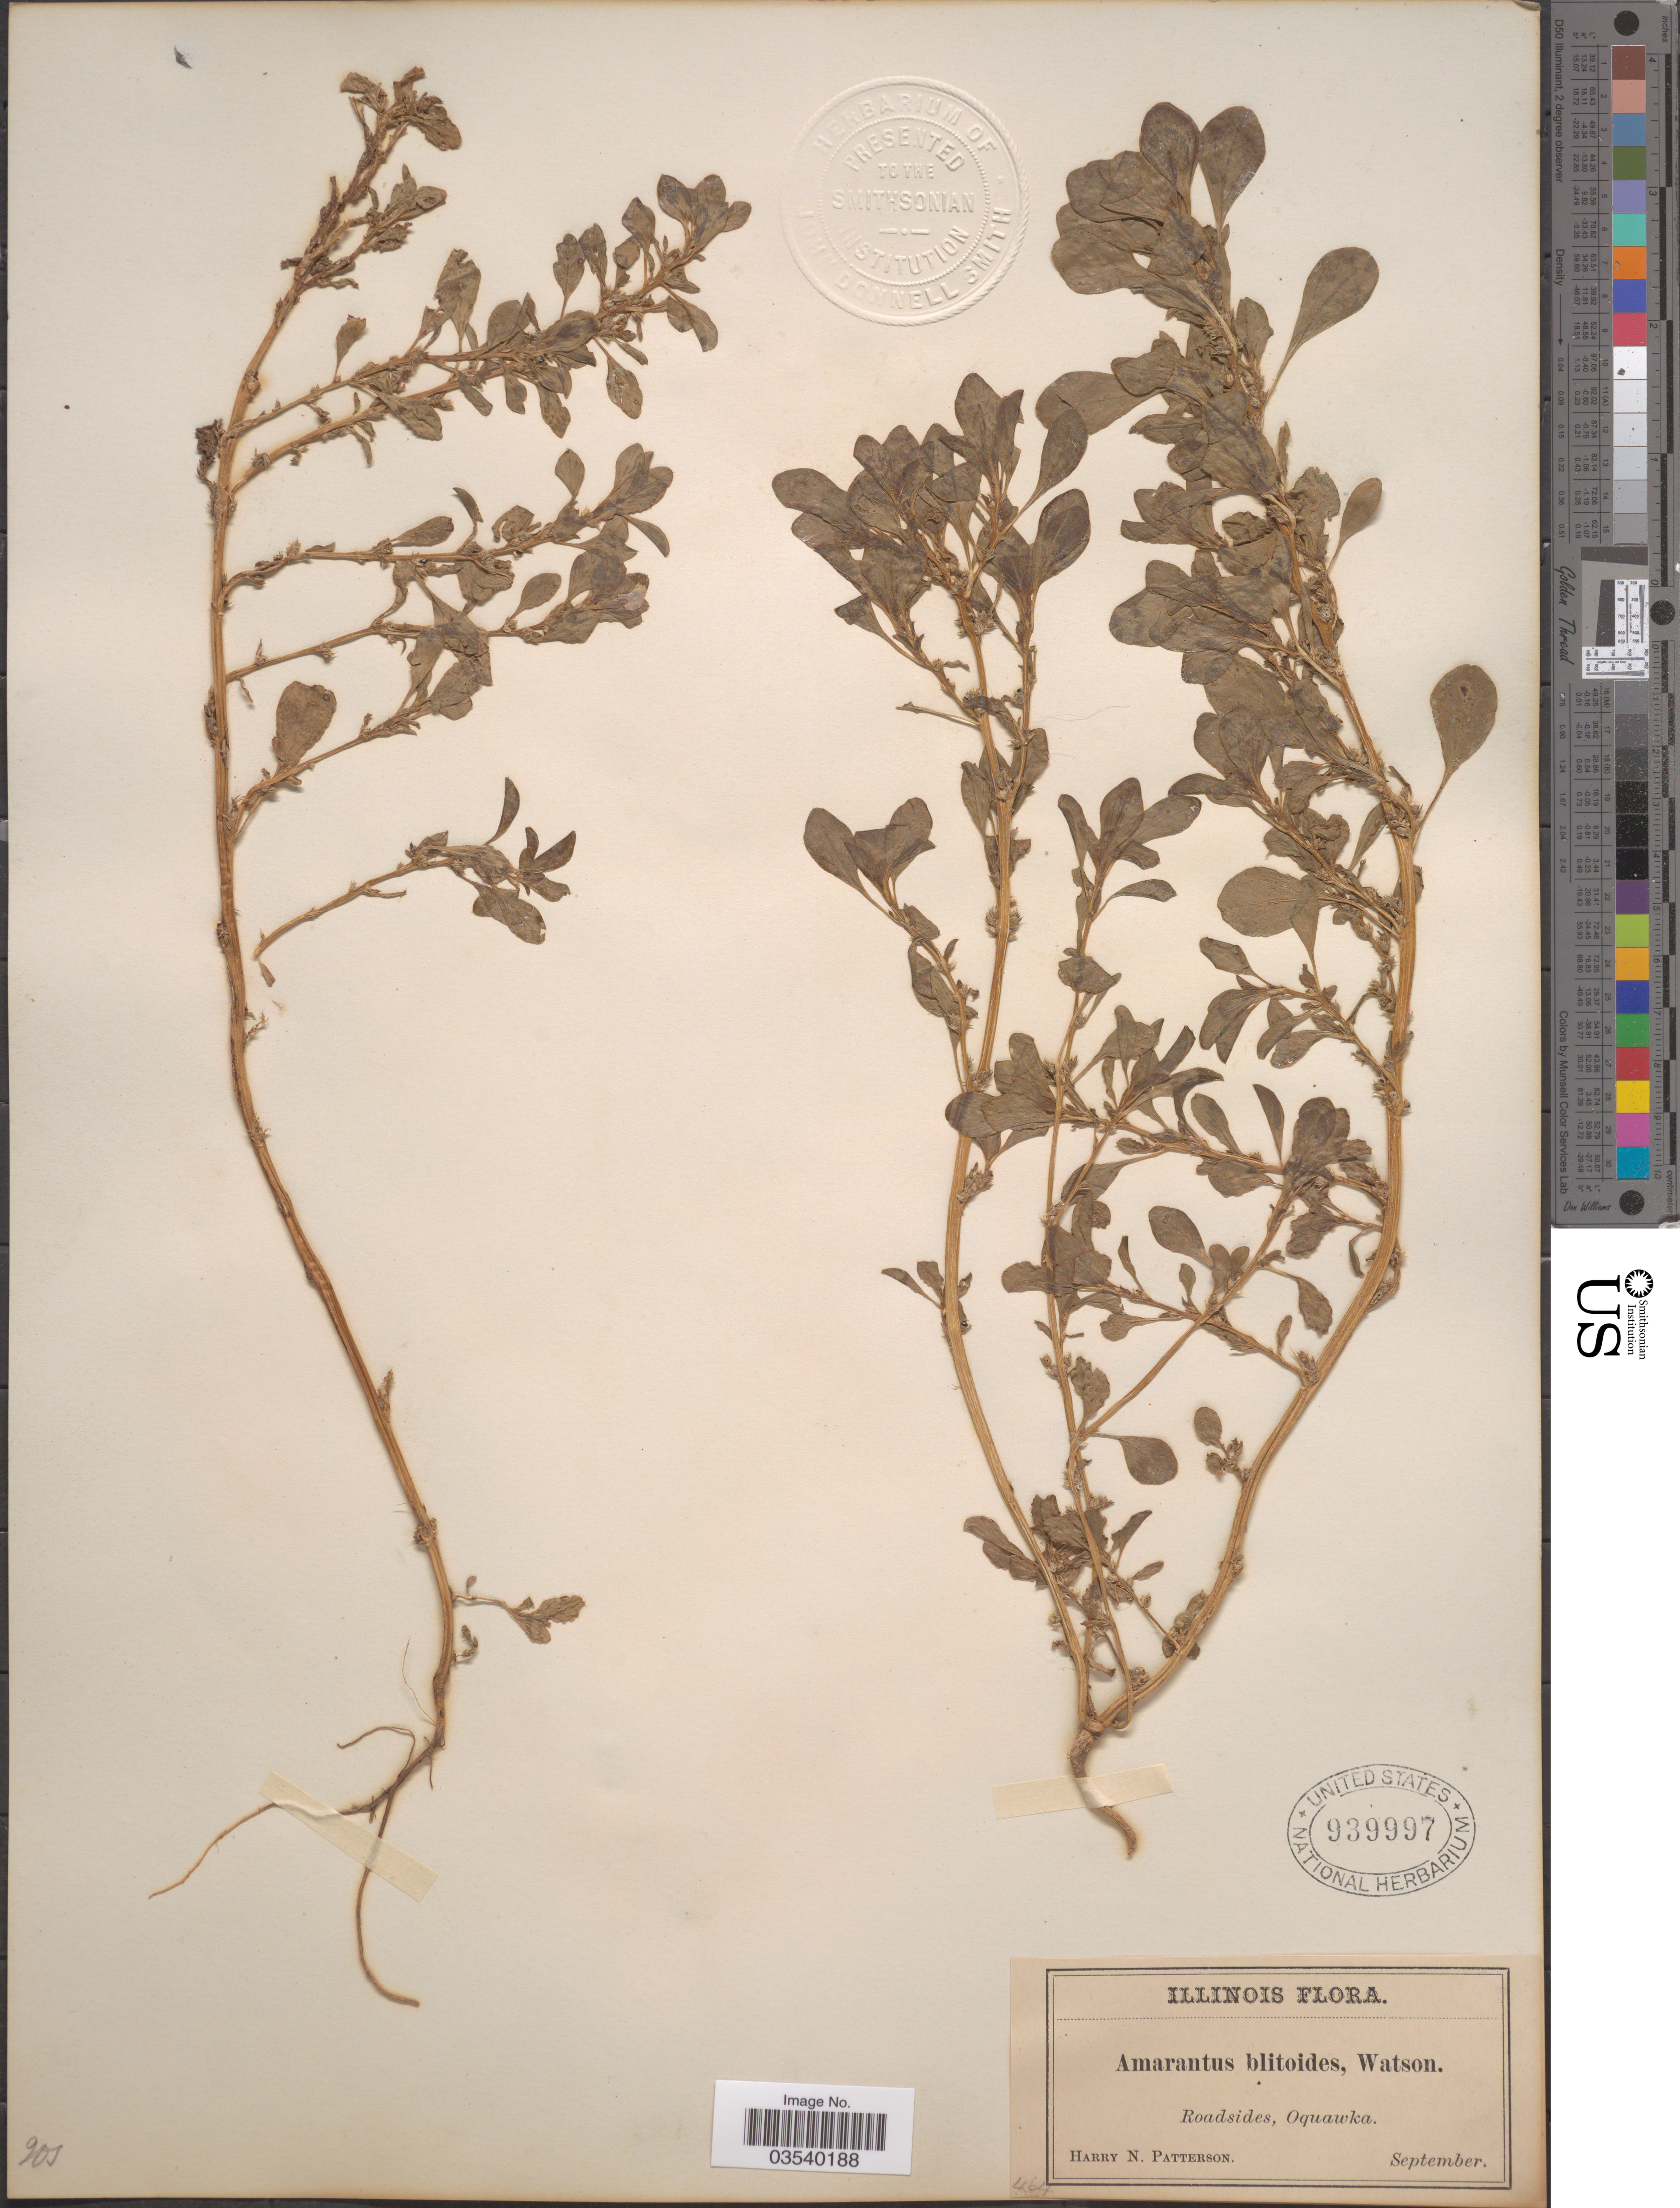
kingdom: Plantae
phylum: Tracheophyta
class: Magnoliopsida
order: Caryophyllales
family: Amaranthaceae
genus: Amaranthus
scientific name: Amaranthus blitoides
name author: S. Watson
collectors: H. N. Patterson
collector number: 464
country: United States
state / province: Illinois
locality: Oquawka.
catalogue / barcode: US 939997